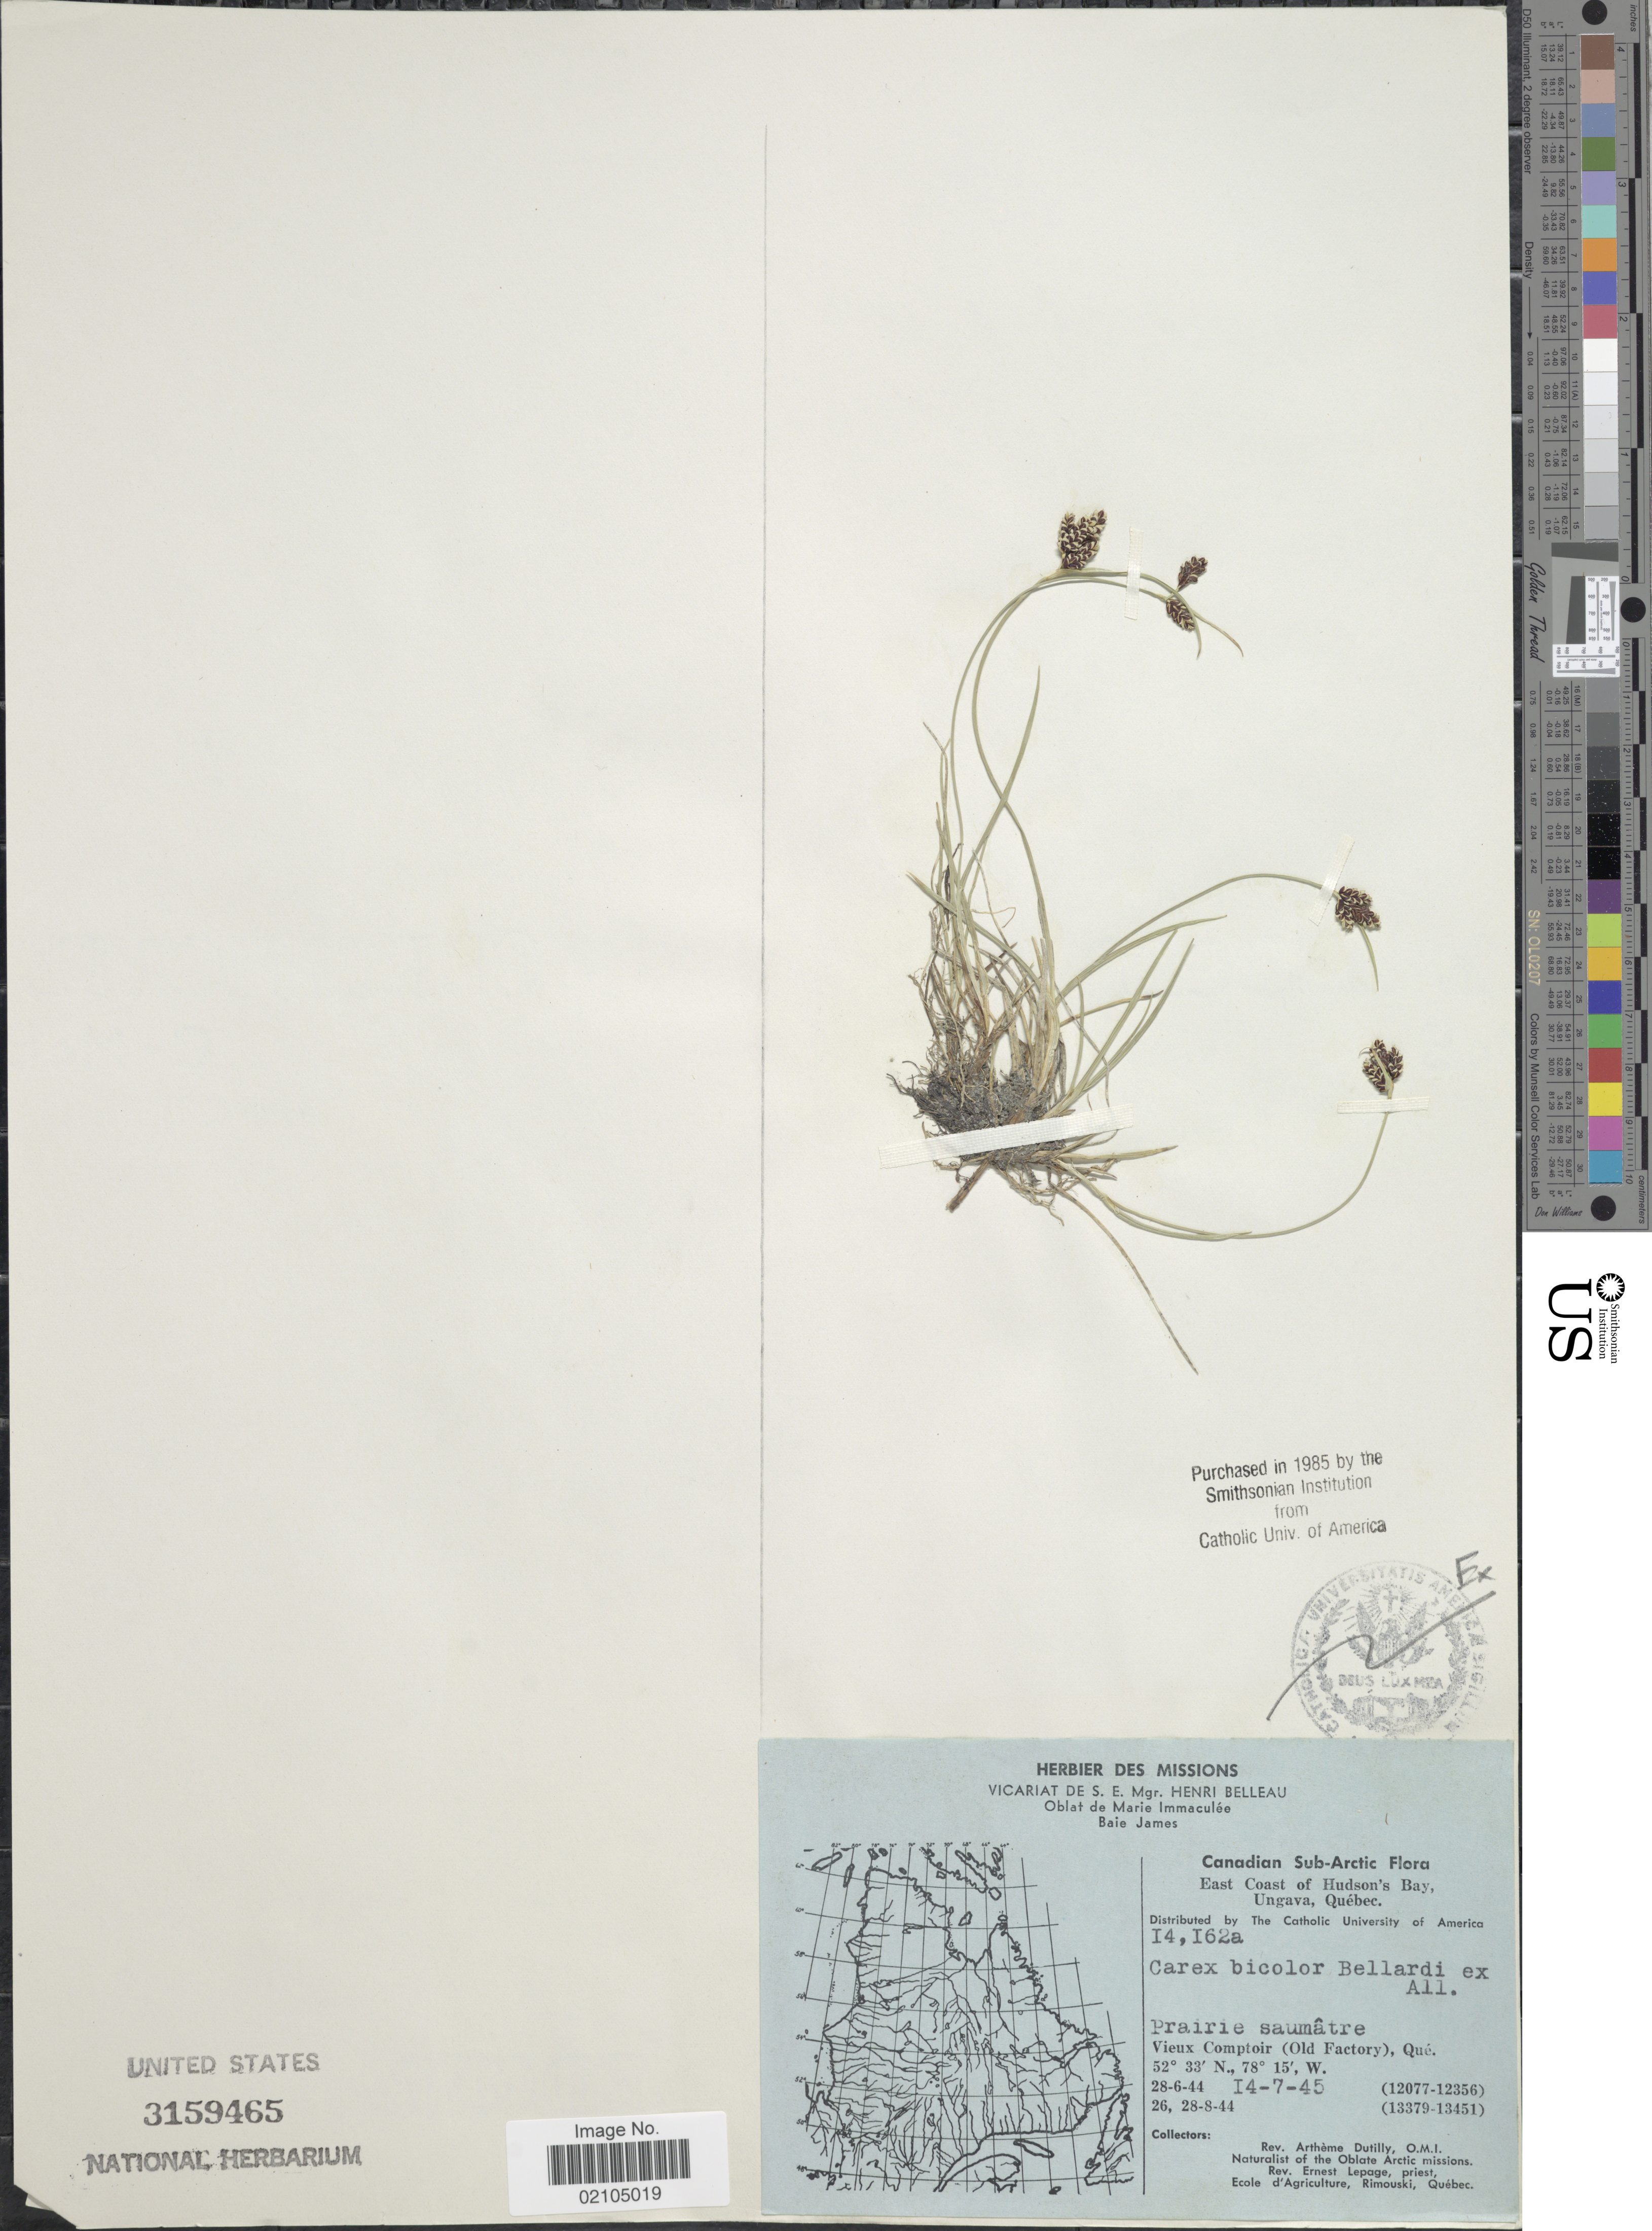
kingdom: Plantae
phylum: Tracheophyta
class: Liliopsida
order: Poales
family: Cyperaceae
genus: Carex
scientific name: Carex bicolor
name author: Bellardi ex All.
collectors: A. Dutilly & E. Lepage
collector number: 14162a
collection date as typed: Transcribed d/m/y: 14/7/45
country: Canada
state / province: Quebec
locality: Canadian Sub-Arctic. East coast of Hudson Bay, Ungava, Quebec. Prairie saumatre. Vieux Comptor (Old Factory), Que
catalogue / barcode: US 3159465